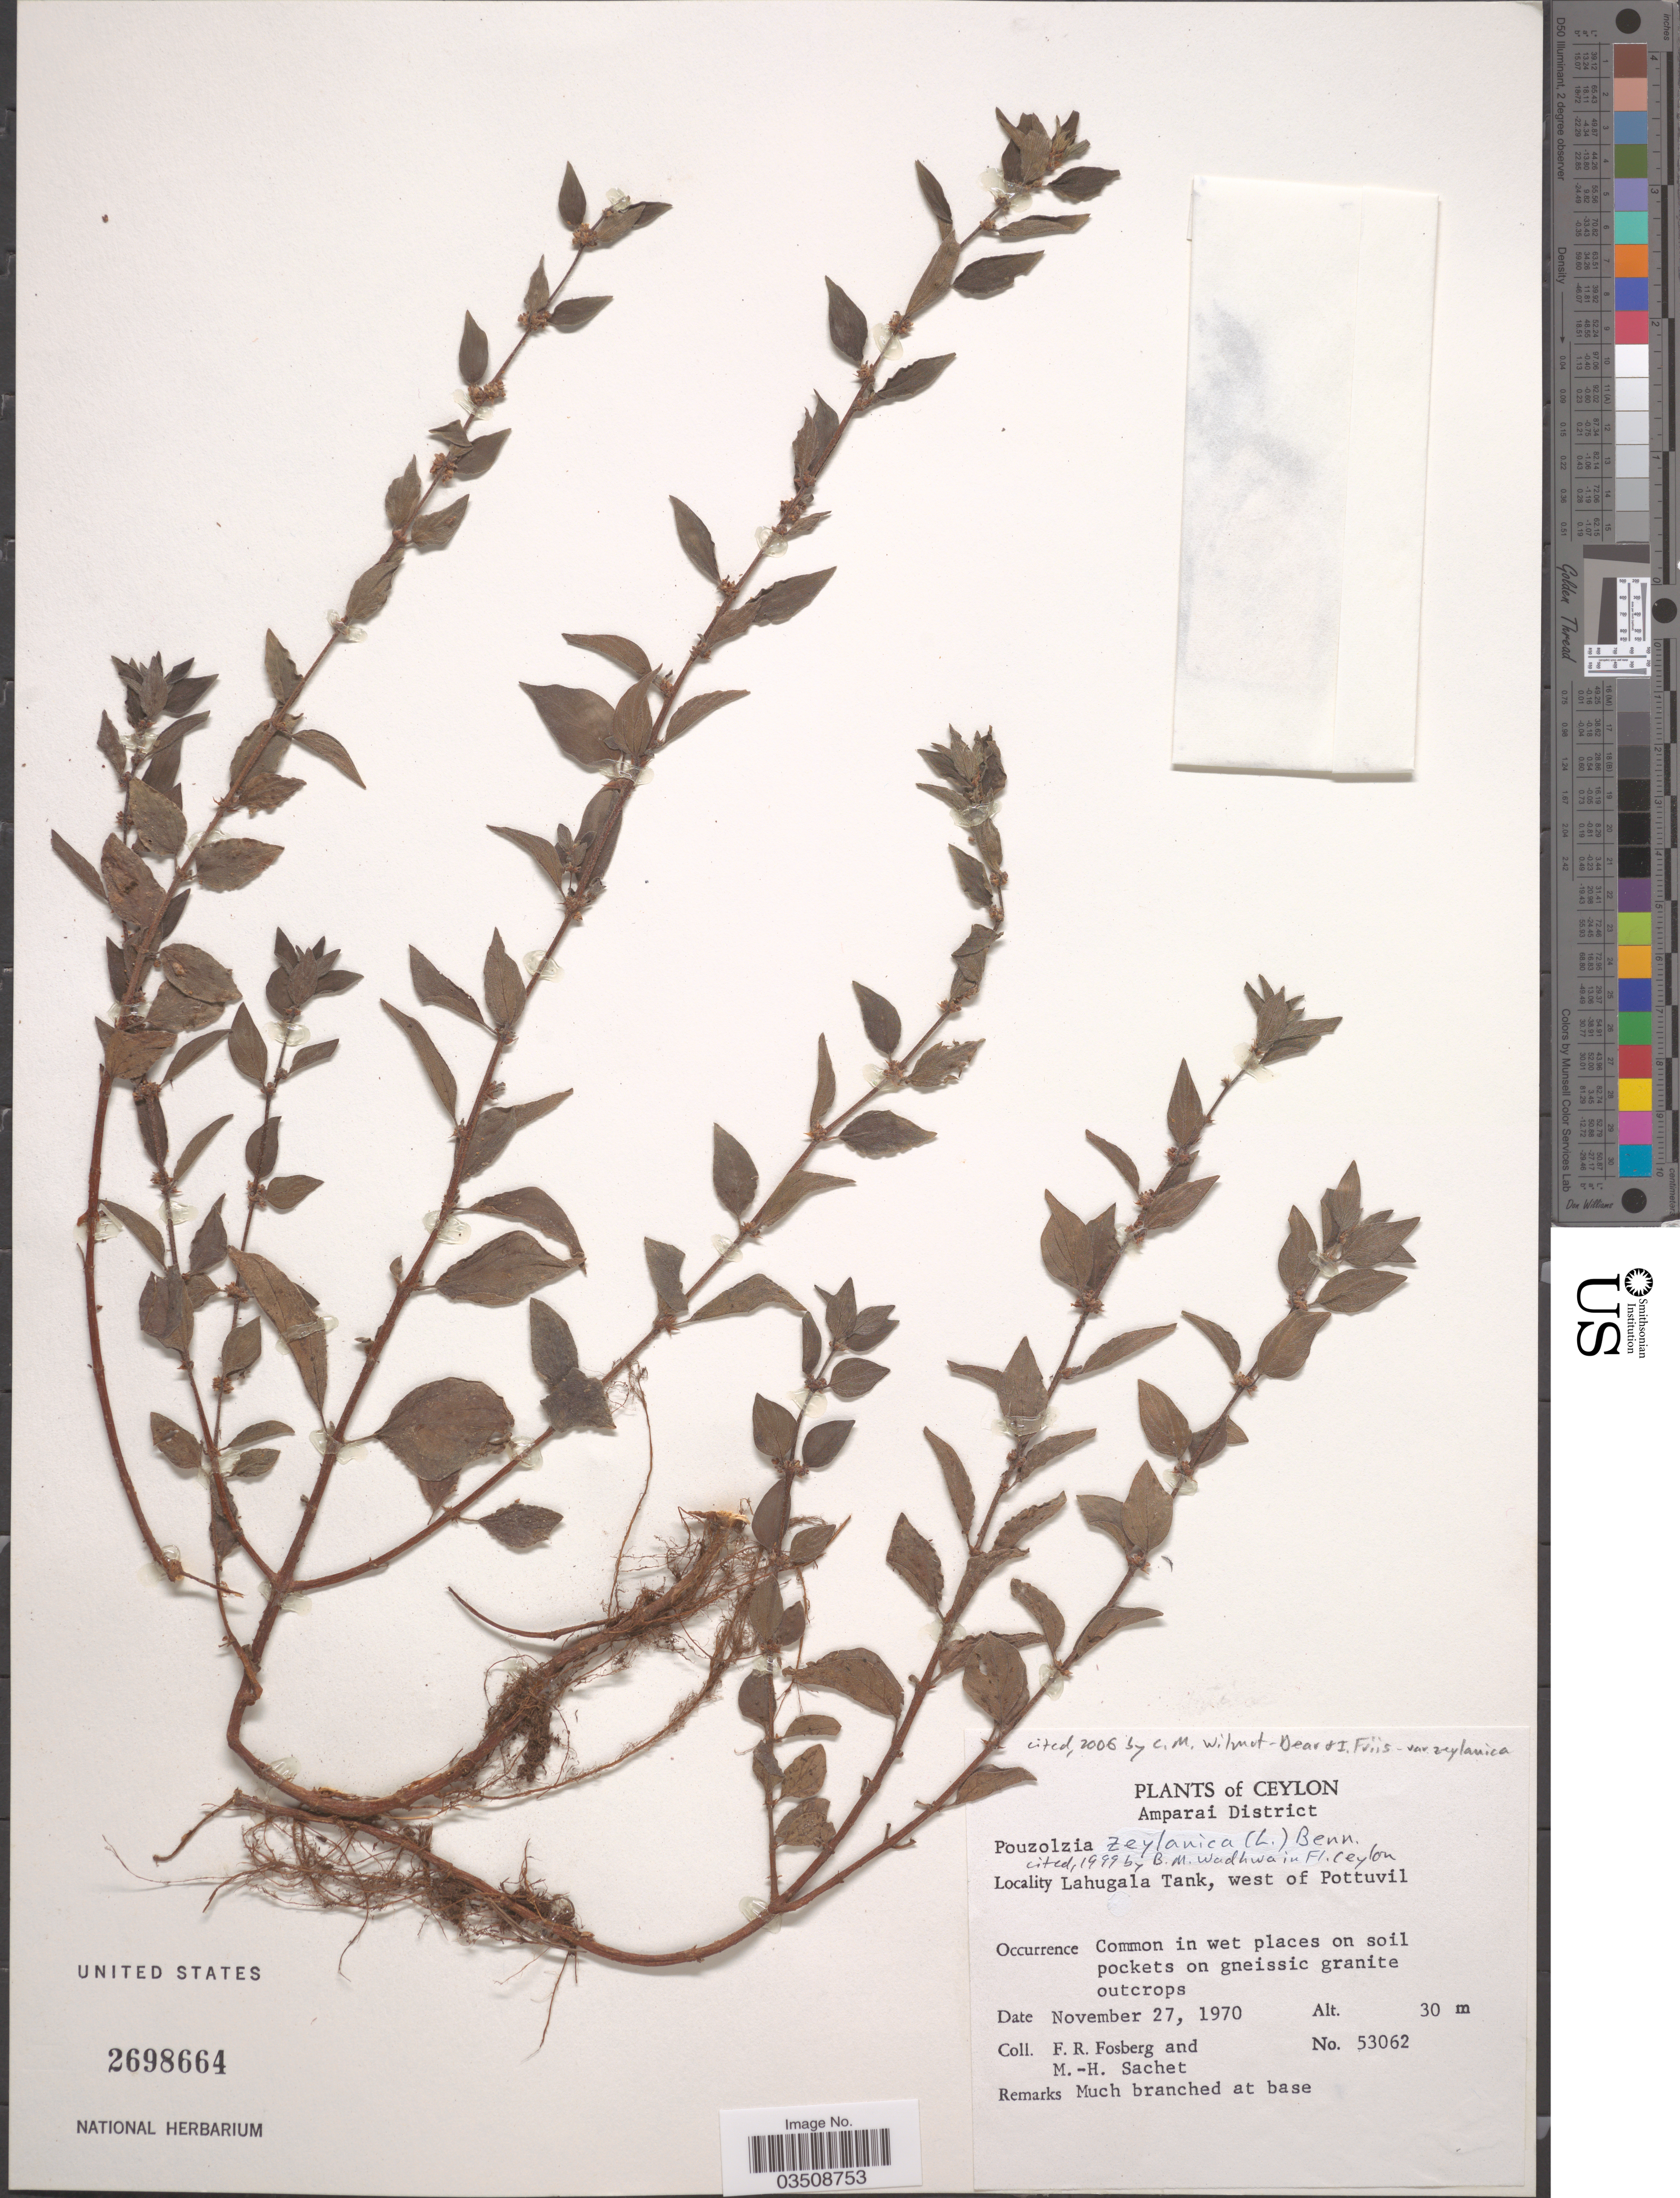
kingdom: Plantae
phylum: Tracheophyta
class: Magnoliopsida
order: Rosales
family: Urticaceae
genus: Pouzolzia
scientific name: Pouzolzia zeylanica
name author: (L.) Benn.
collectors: F. R. Fosberg & M.-H. Sachet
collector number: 53062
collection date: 1970-11-27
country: Sri Lanka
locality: Ceylon. Amparai District. Lahugala Tank, west of Pottuvil.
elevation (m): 30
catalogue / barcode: US 2698664